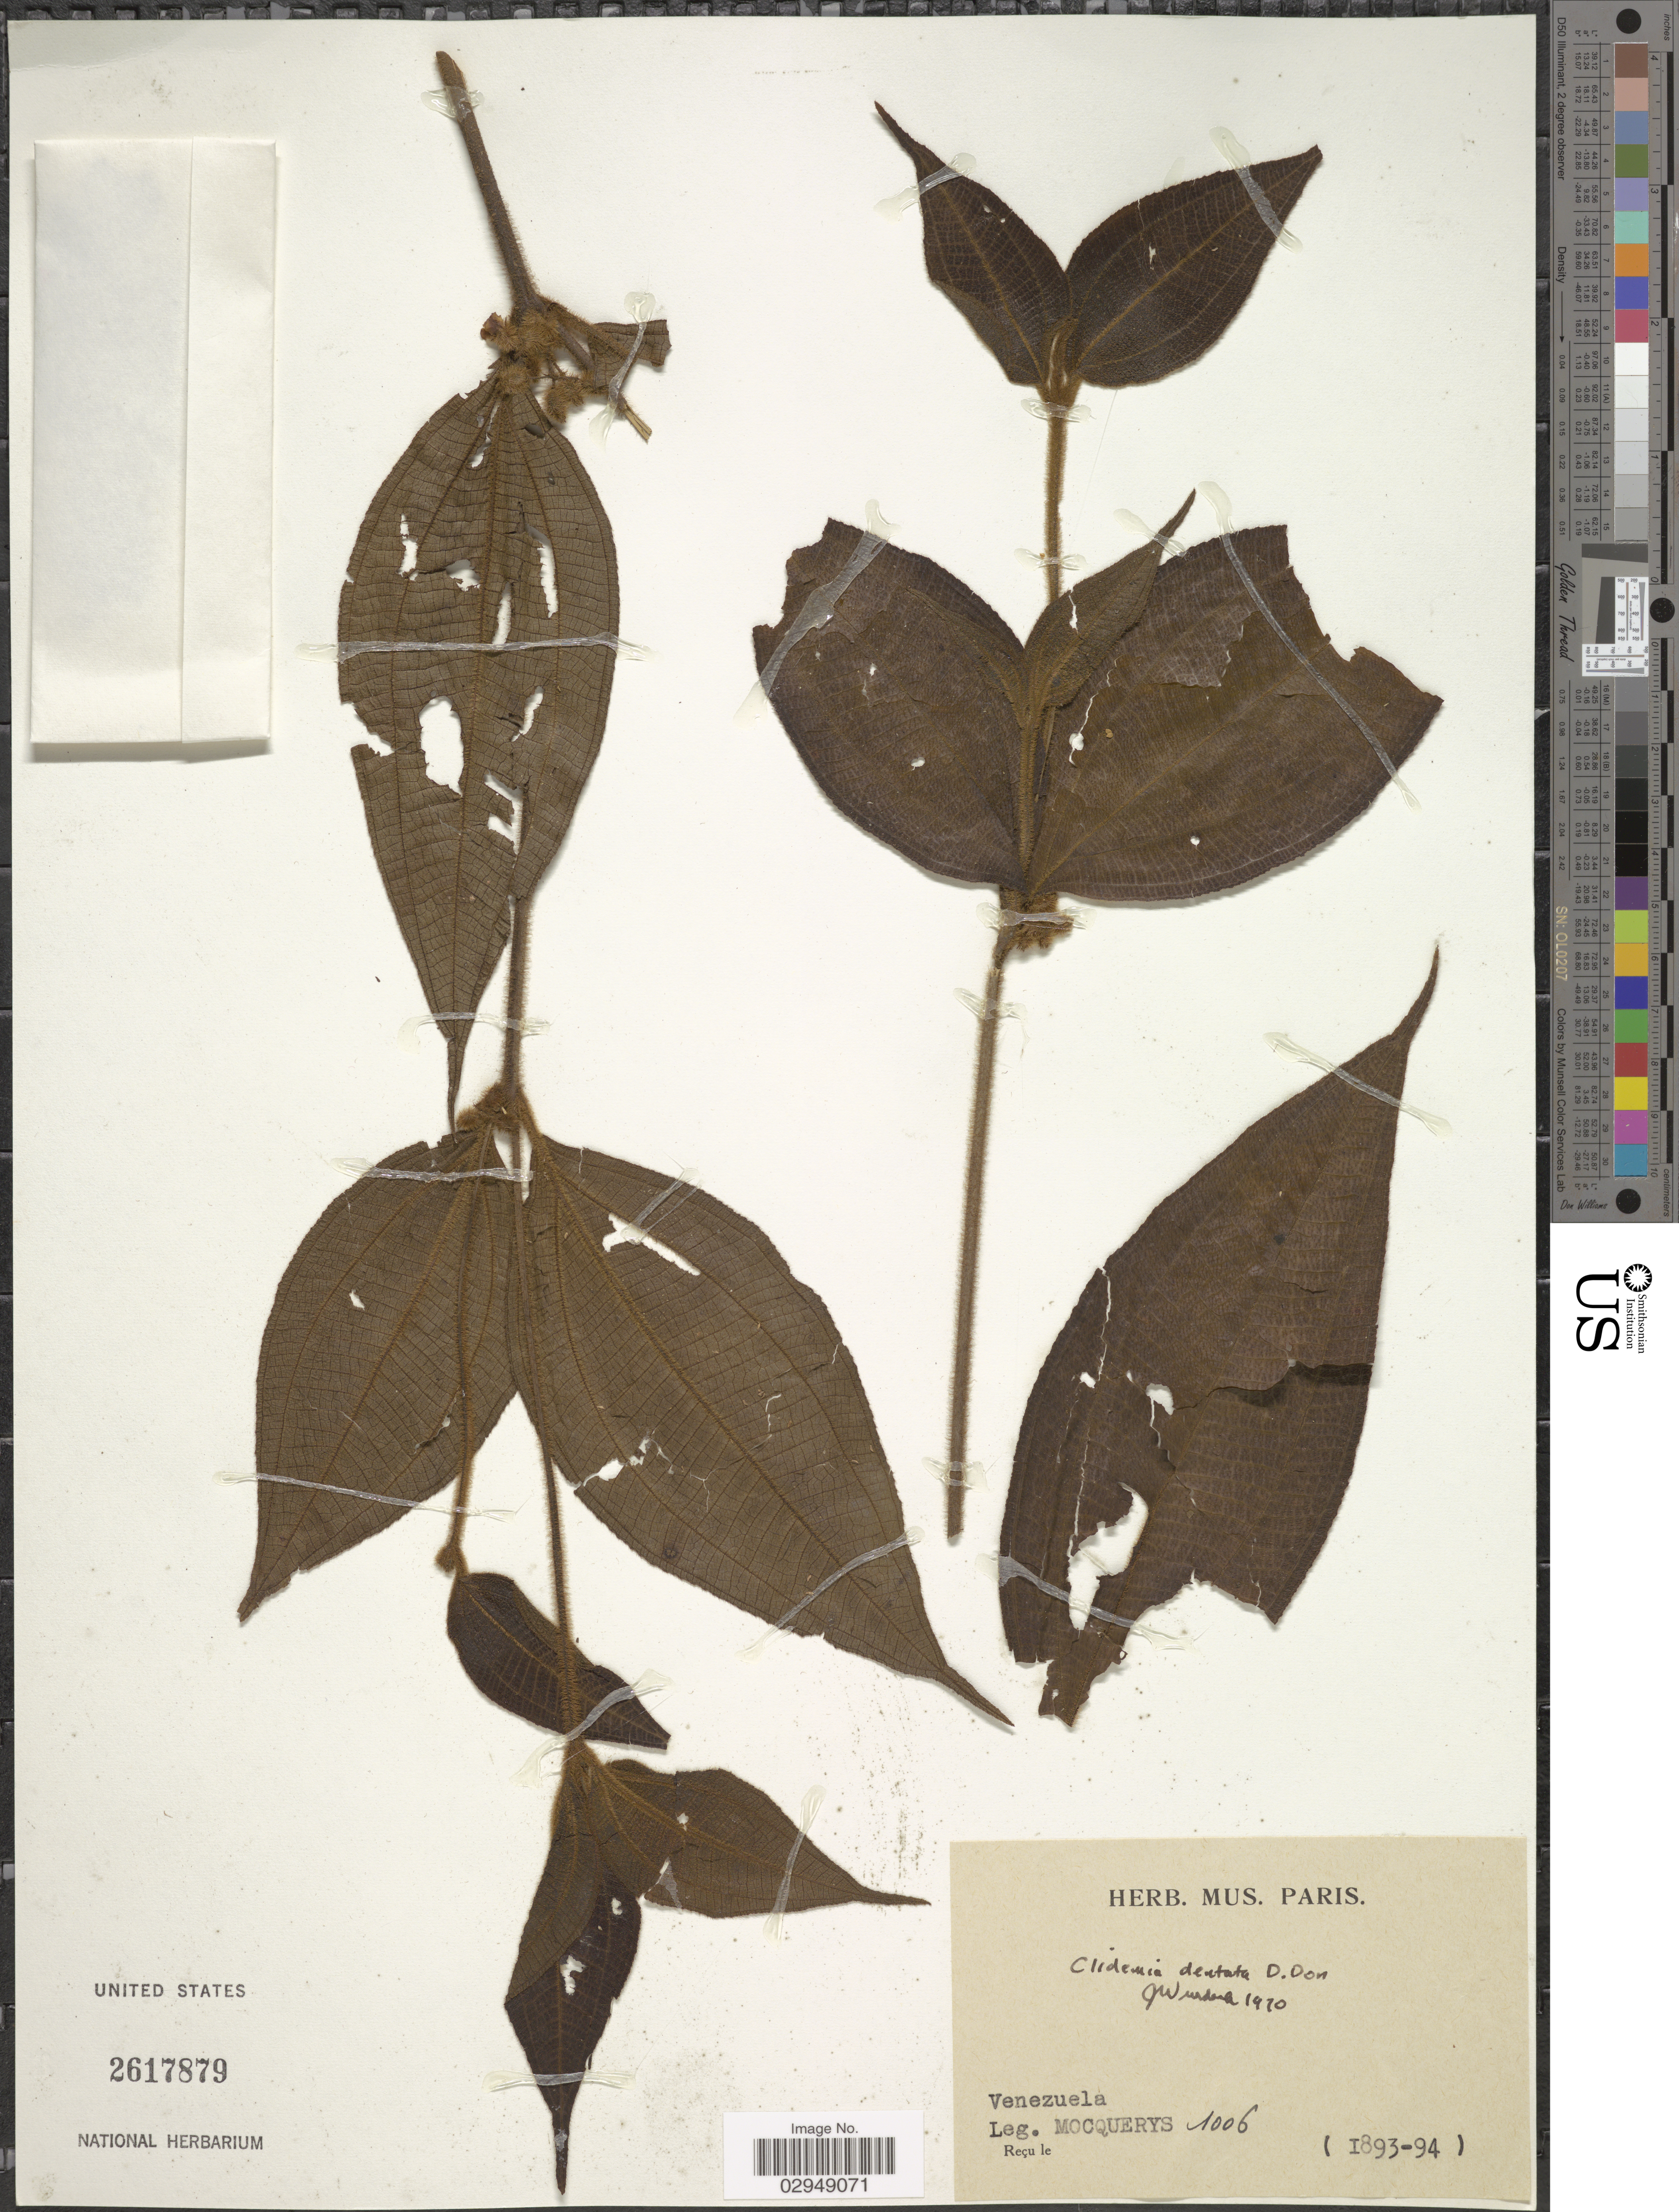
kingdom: Plantae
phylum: Tracheophyta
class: Magnoliopsida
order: Myrtales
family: Melastomataceae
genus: Clidemia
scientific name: Clidemia dentata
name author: D. Don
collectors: A. Mocquerys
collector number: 1006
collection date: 1893/1894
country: Venezuela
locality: S.L.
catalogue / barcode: US 2617879